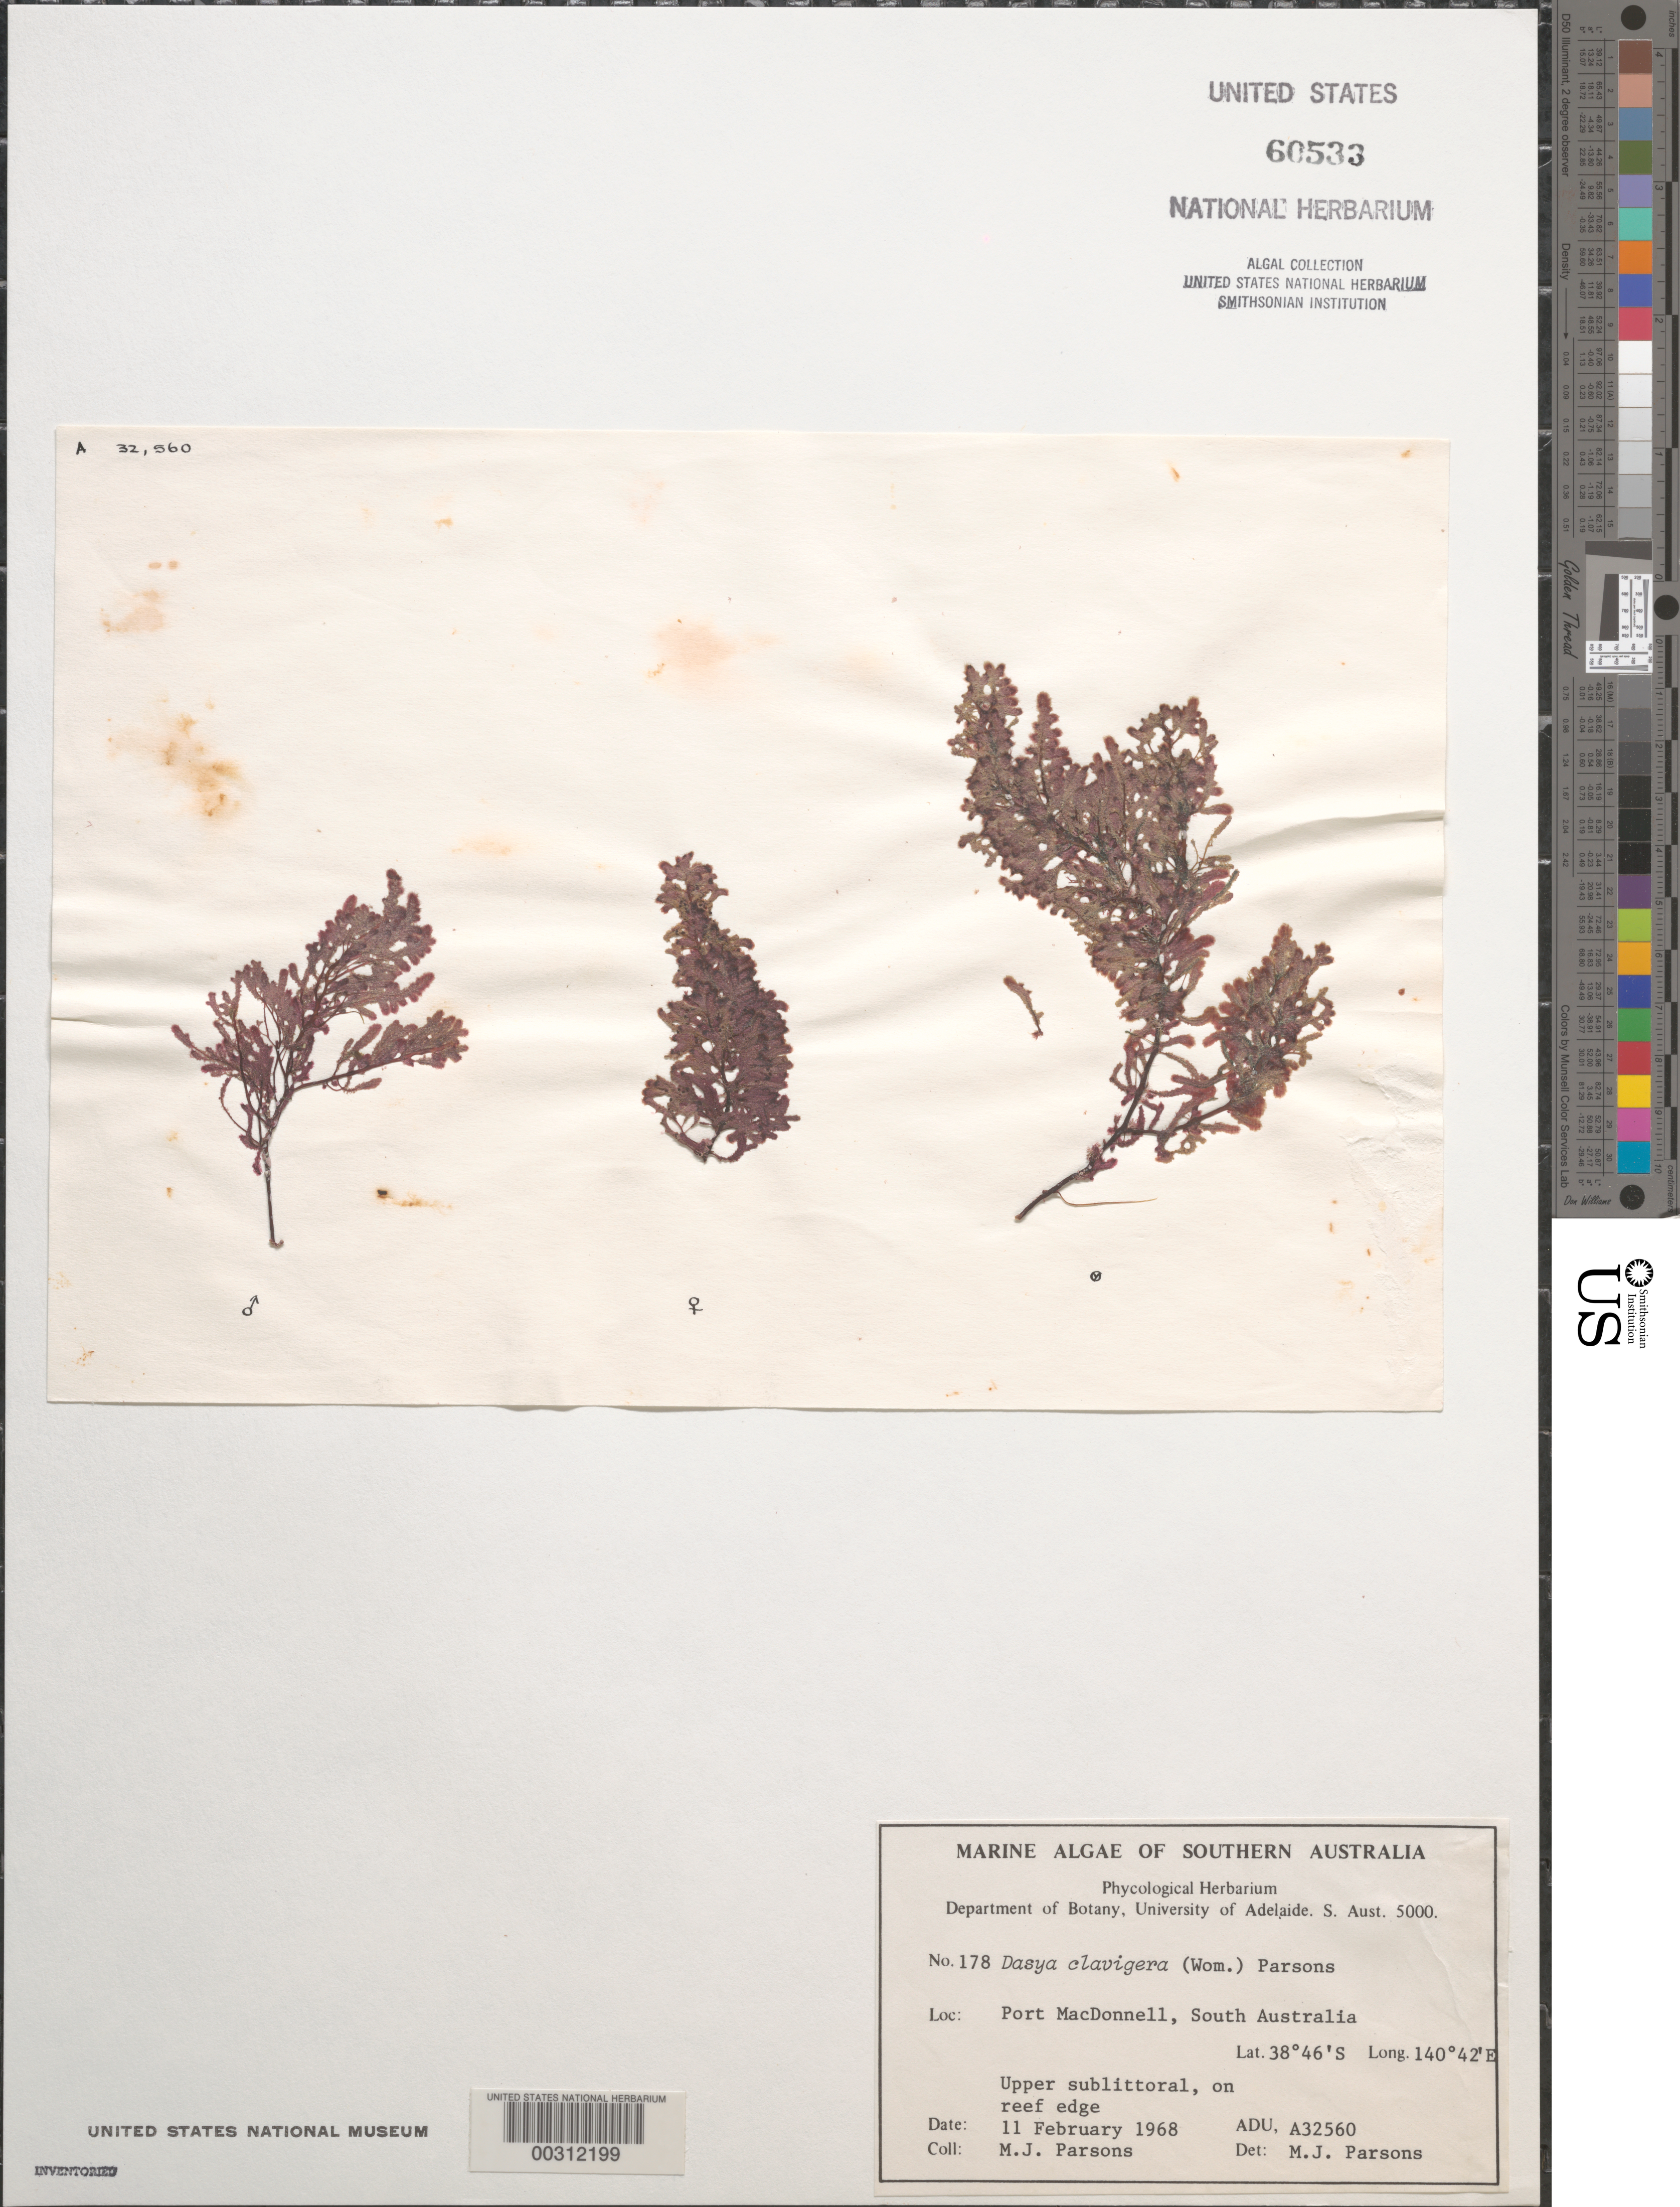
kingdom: Plantae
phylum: Rhodophyta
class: Florideophyceae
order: Ceramiales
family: Dasyaceae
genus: Dasysiphonia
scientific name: Dasysiphonia clavigera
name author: (Womersley) M.M.Cassidy et al.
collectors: M. Parsons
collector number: ADU A32560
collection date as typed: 11 Feb 1968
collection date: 1968-02-11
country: Australia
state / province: South Australia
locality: Port macdonnell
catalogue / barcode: US 60533